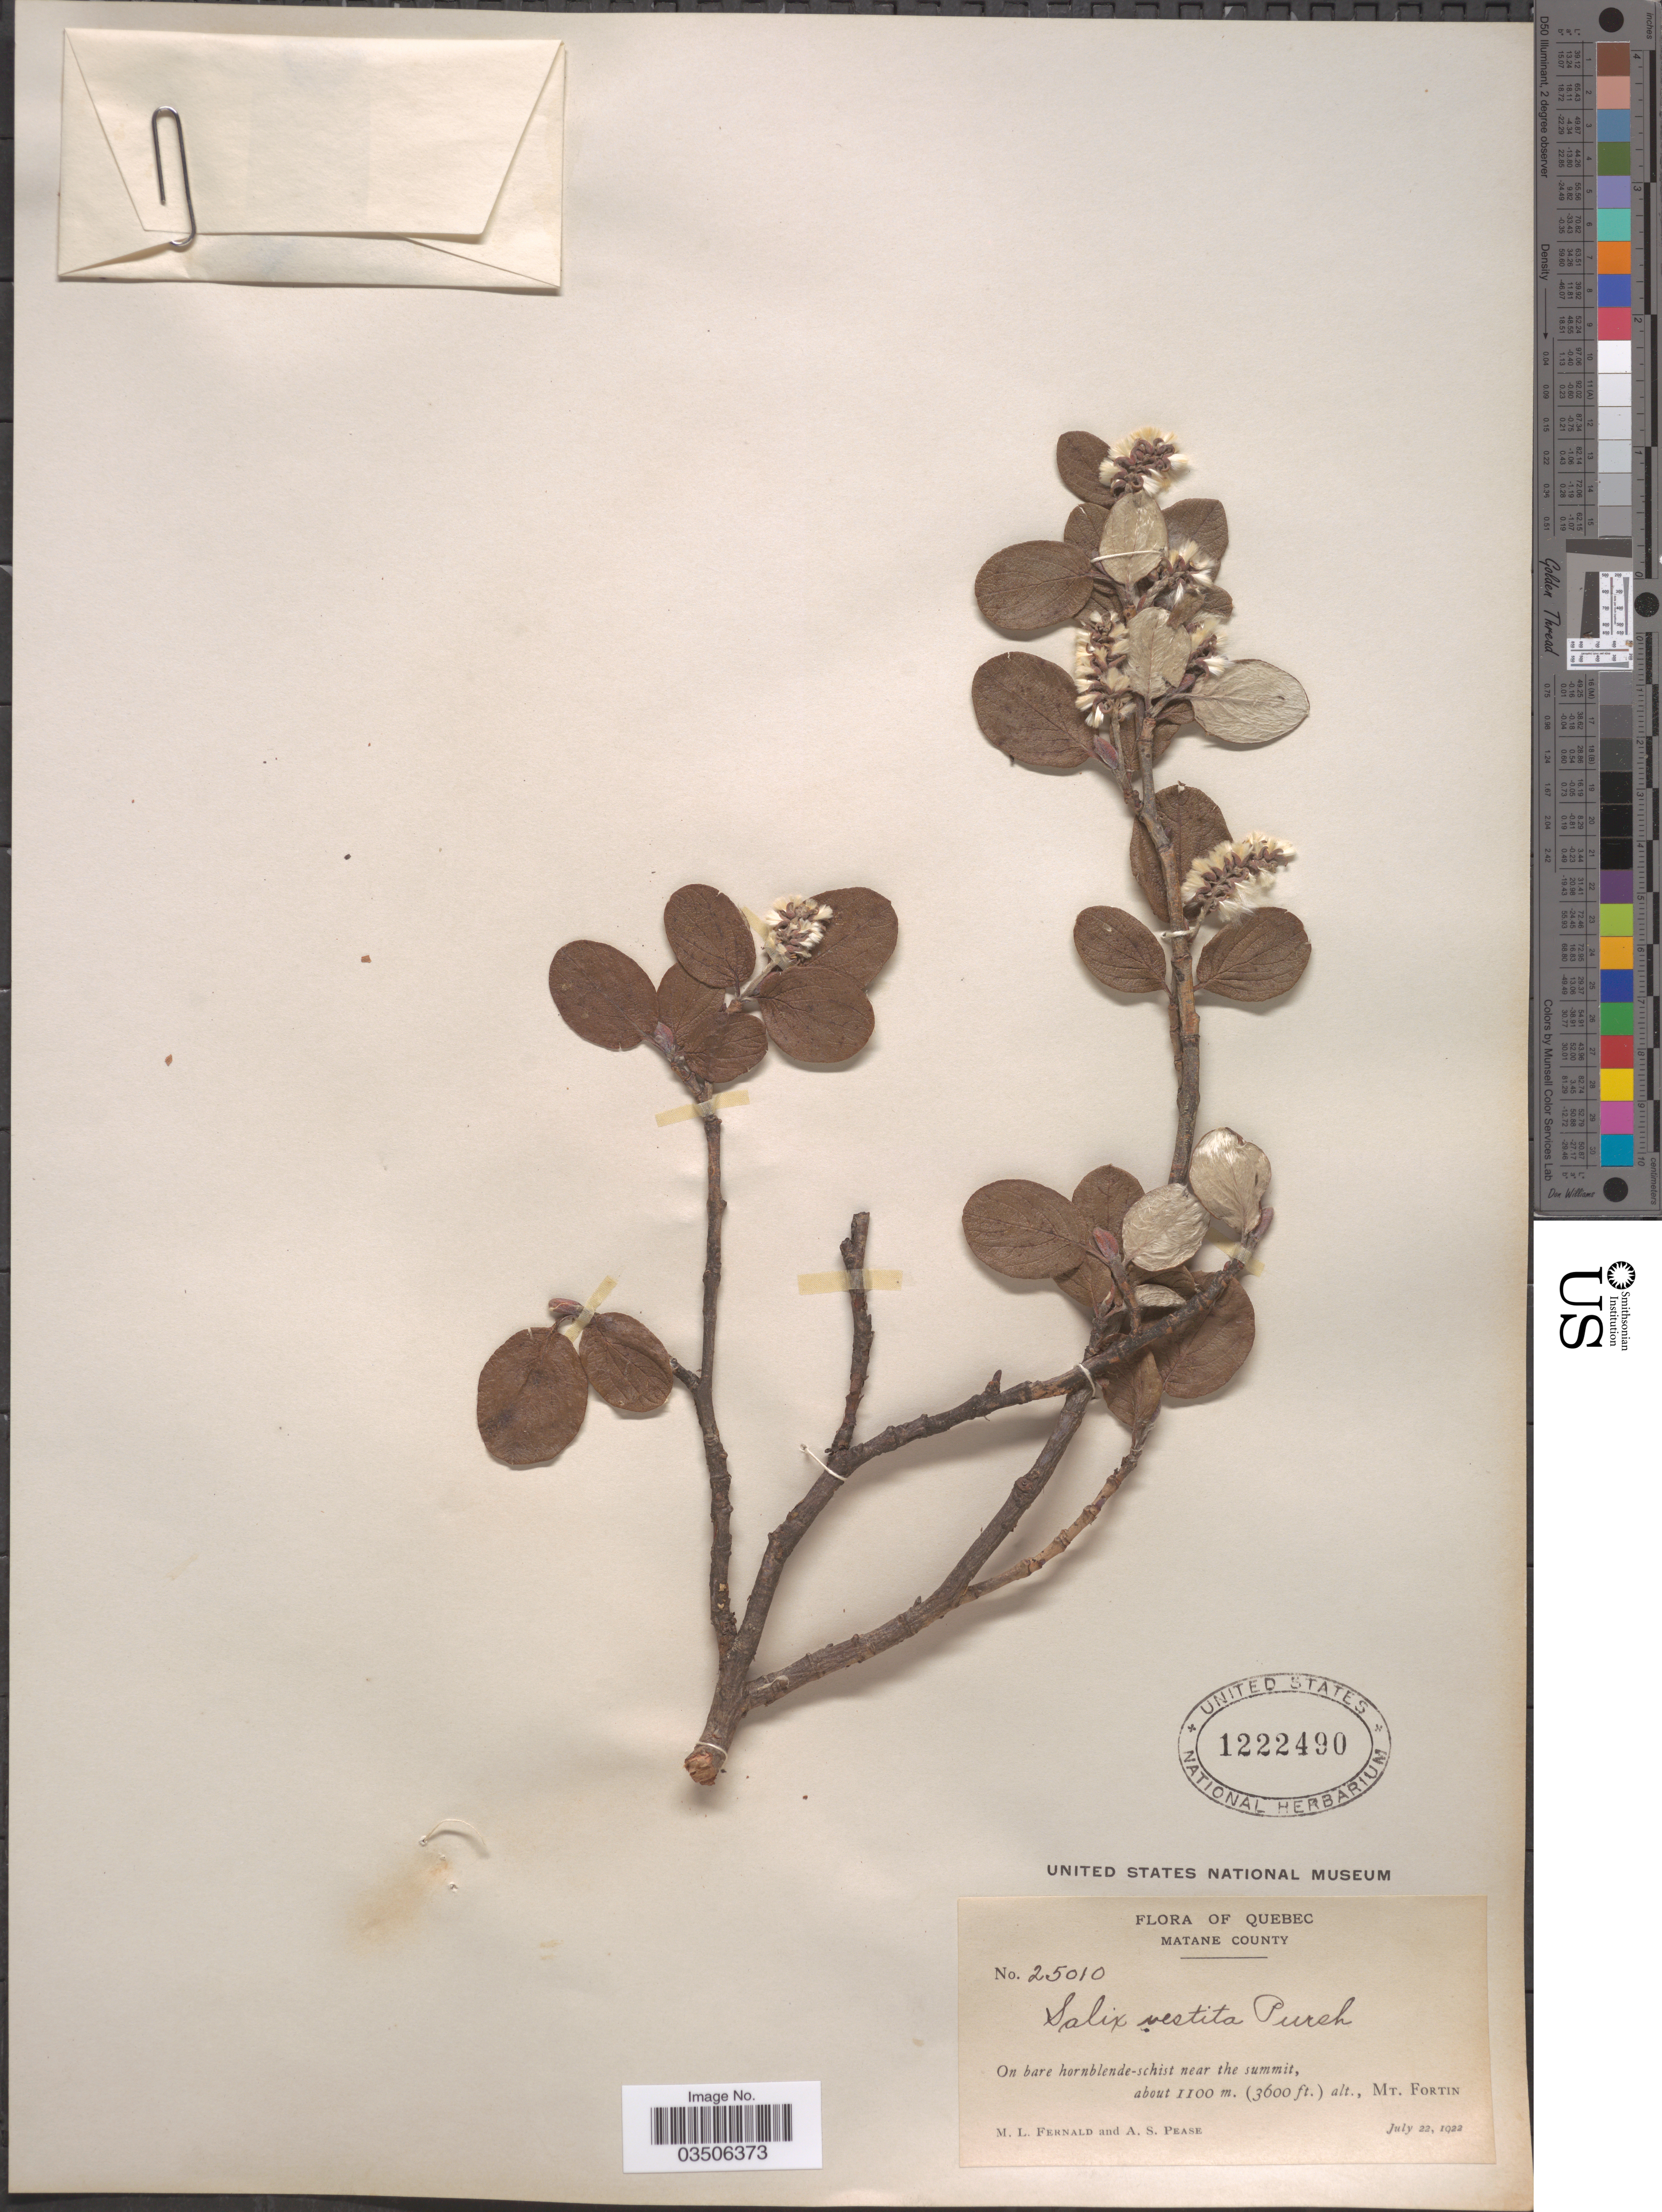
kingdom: Plantae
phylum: Tracheophyta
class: Magnoliopsida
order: Malpighiales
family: Salicaceae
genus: Salix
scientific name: Salix vestita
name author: Pursh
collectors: M. L. Fernald & A. S. Pease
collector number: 25010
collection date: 1922-07-22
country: Canada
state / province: Quebec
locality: Matane County. On bare hornblende-schist near the summit, Mt. Fortin.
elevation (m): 1100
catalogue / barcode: US 1222490